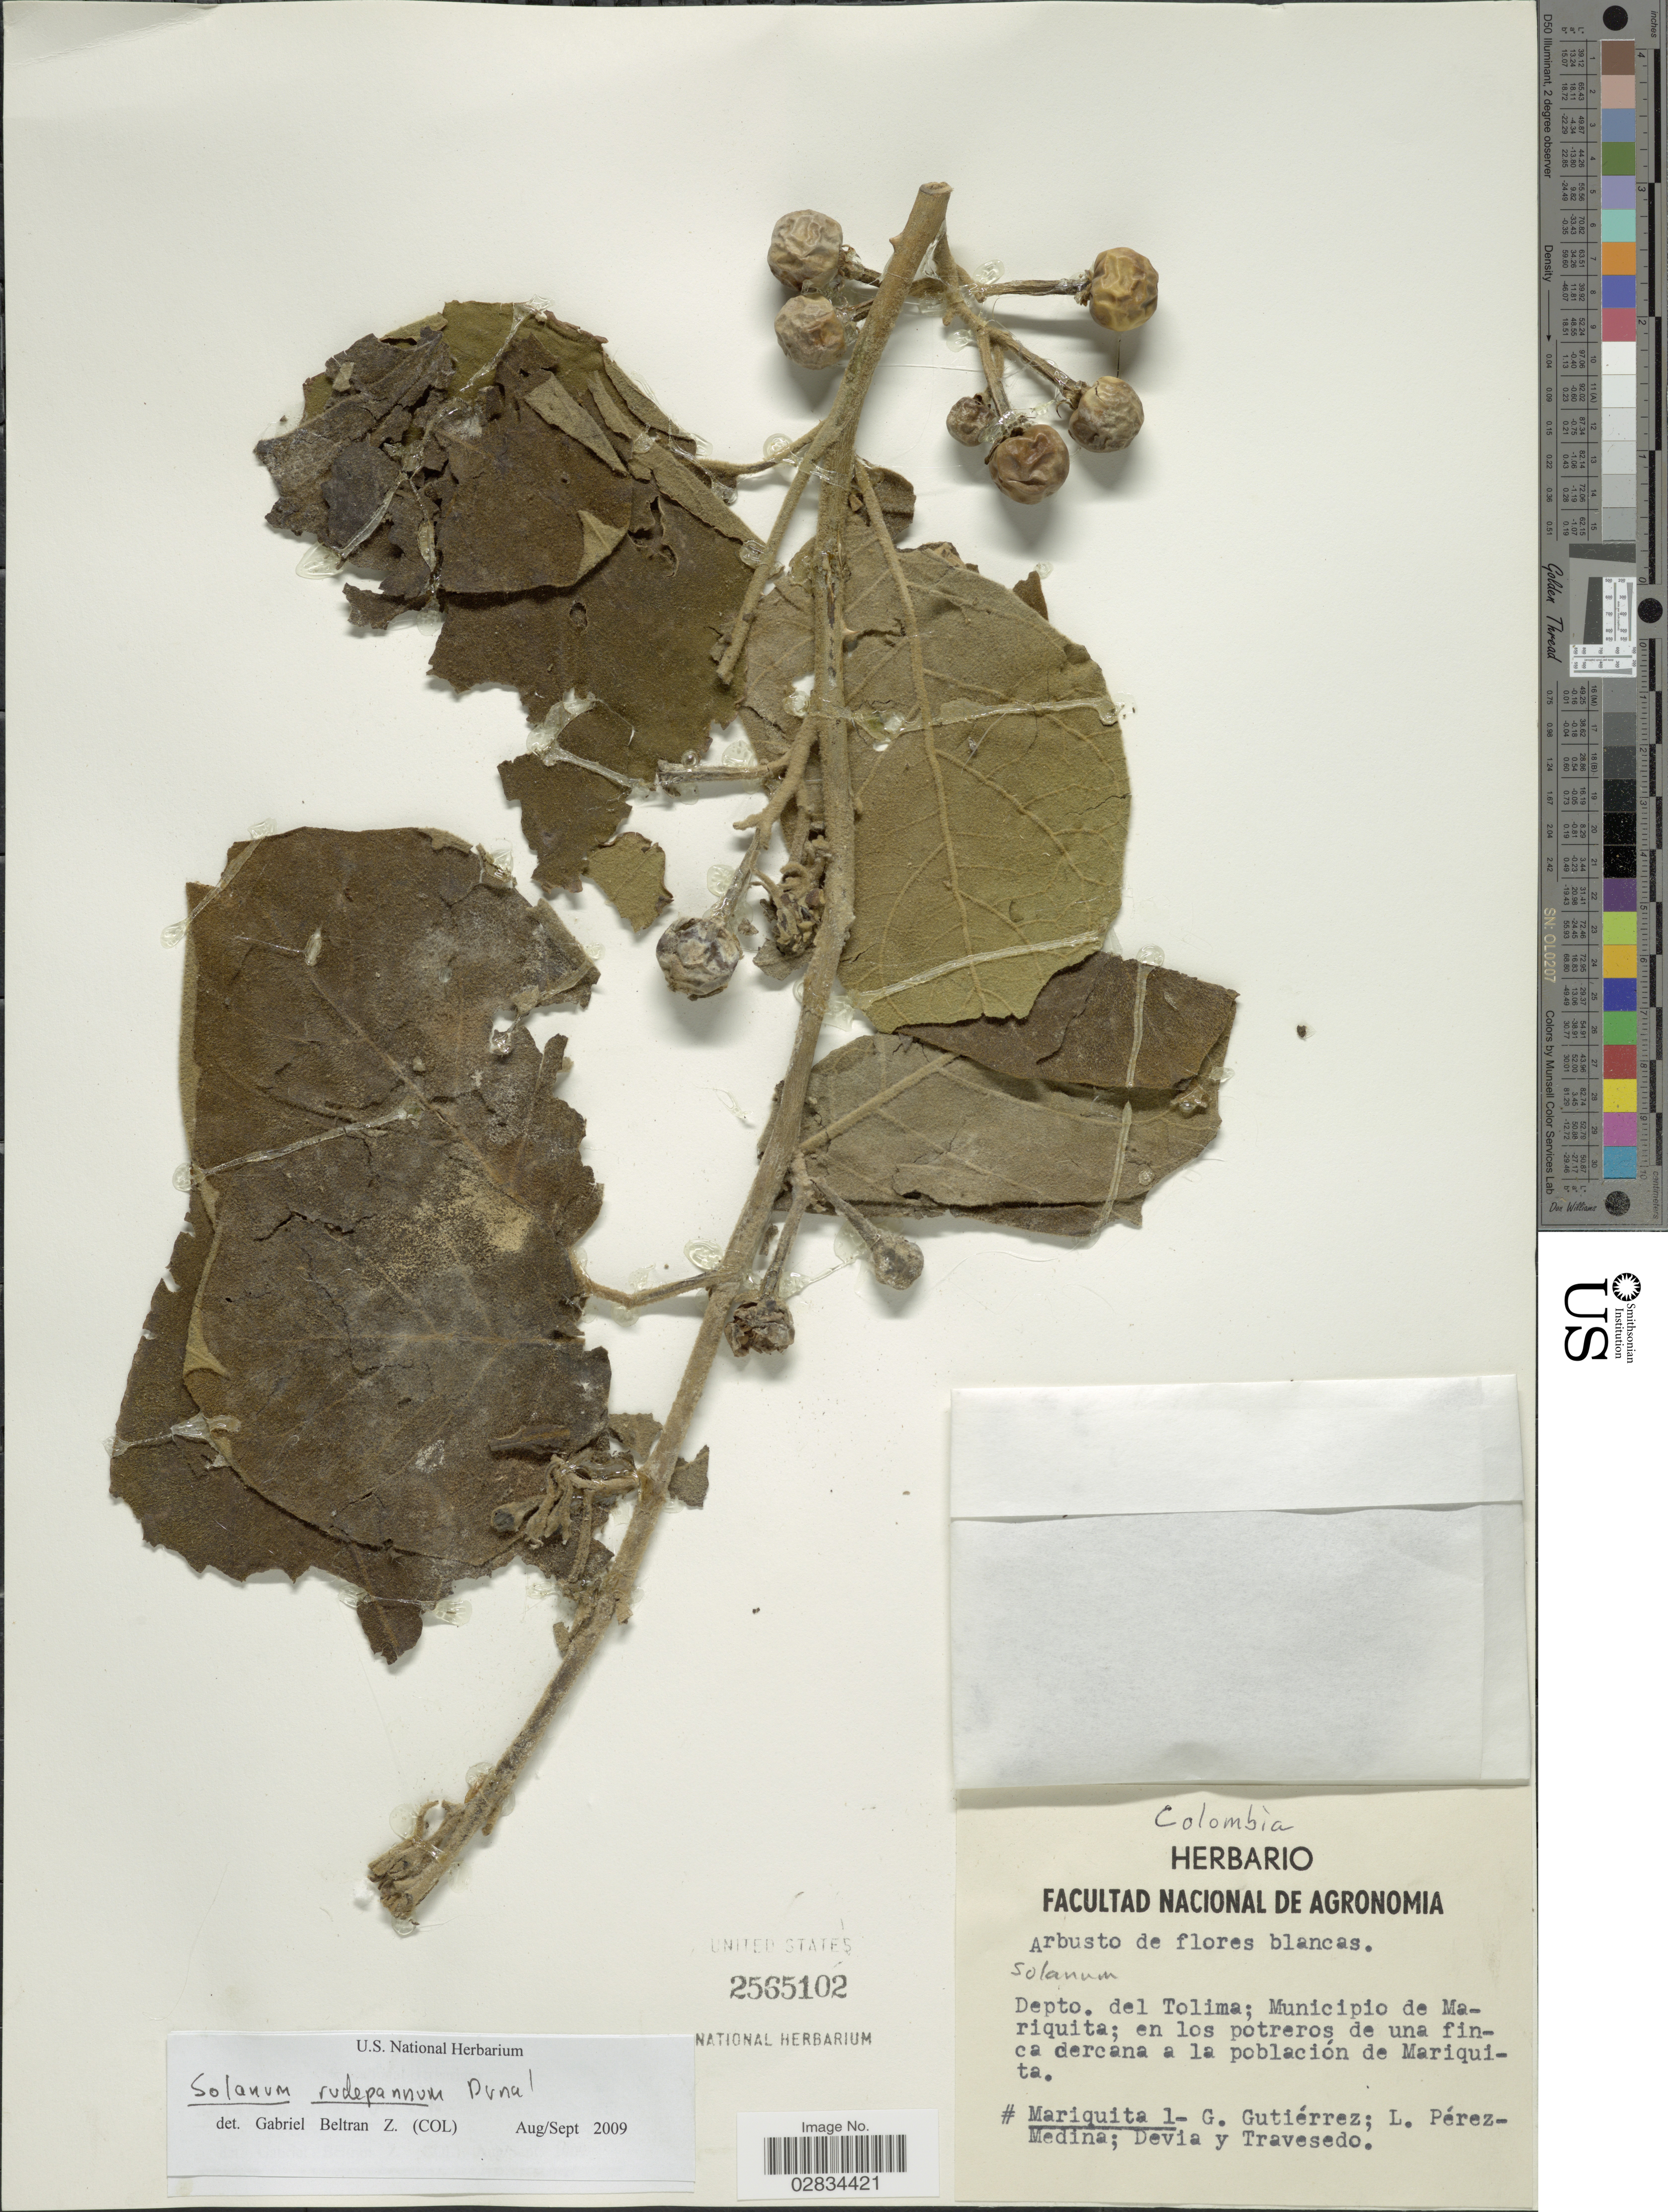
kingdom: Plantae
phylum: Tracheophyta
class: Magnoliopsida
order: Solanales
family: Solanaceae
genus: Solanum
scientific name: Solanum rudepannum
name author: Dunal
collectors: G. Gutiérrez, L. Pérez-Medina, -. Devia & Travesedo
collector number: Mariquita1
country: Colombia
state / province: Tolima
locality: Depto. del Tolima; Municipio de Mariquita; en los potreros de una finca dercana a la población de Mariquita.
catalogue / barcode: US 2565102